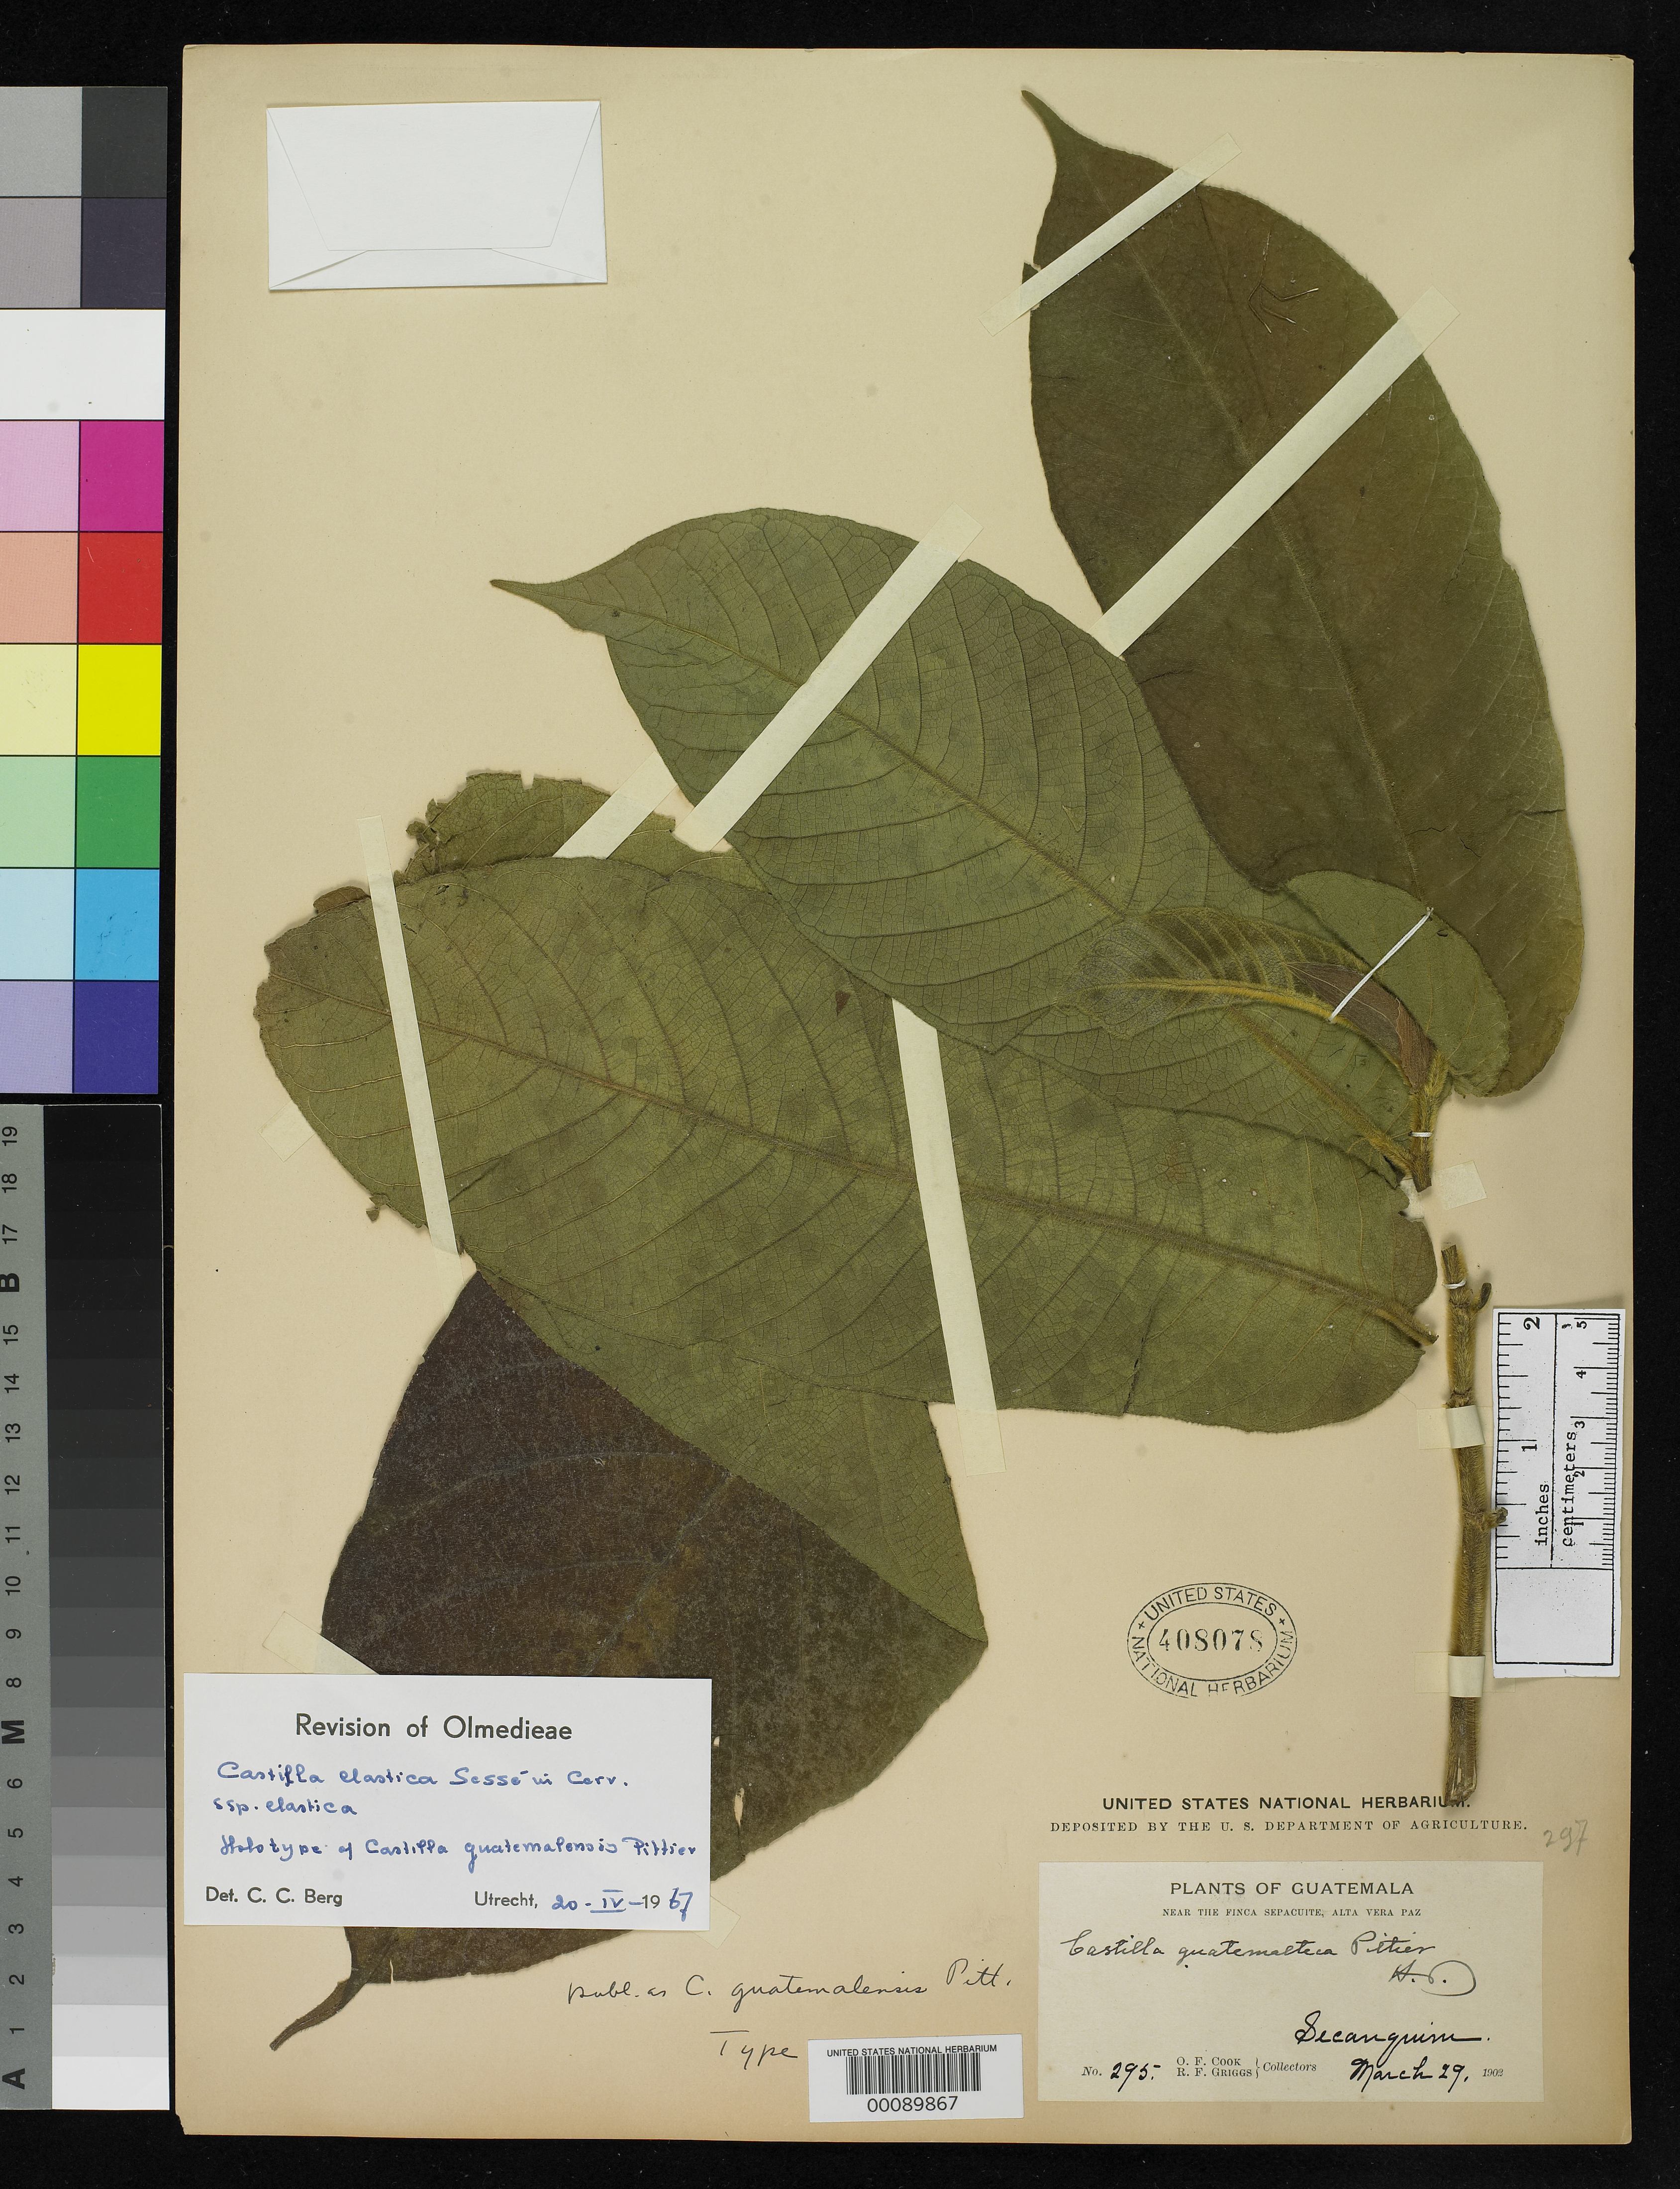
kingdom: Plantae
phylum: Tracheophyta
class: Magnoliopsida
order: Rosales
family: Moraceae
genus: Castilla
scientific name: Castilla guatemalensis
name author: Pittier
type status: Holotype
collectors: O. F. Cook & R. F. Griggs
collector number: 295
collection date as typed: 29 Mar 1902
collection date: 1902-03-29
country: Guatemala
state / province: Alta Verapaz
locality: Near Finca Sepacuite, Secaquim.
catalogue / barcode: US 408078